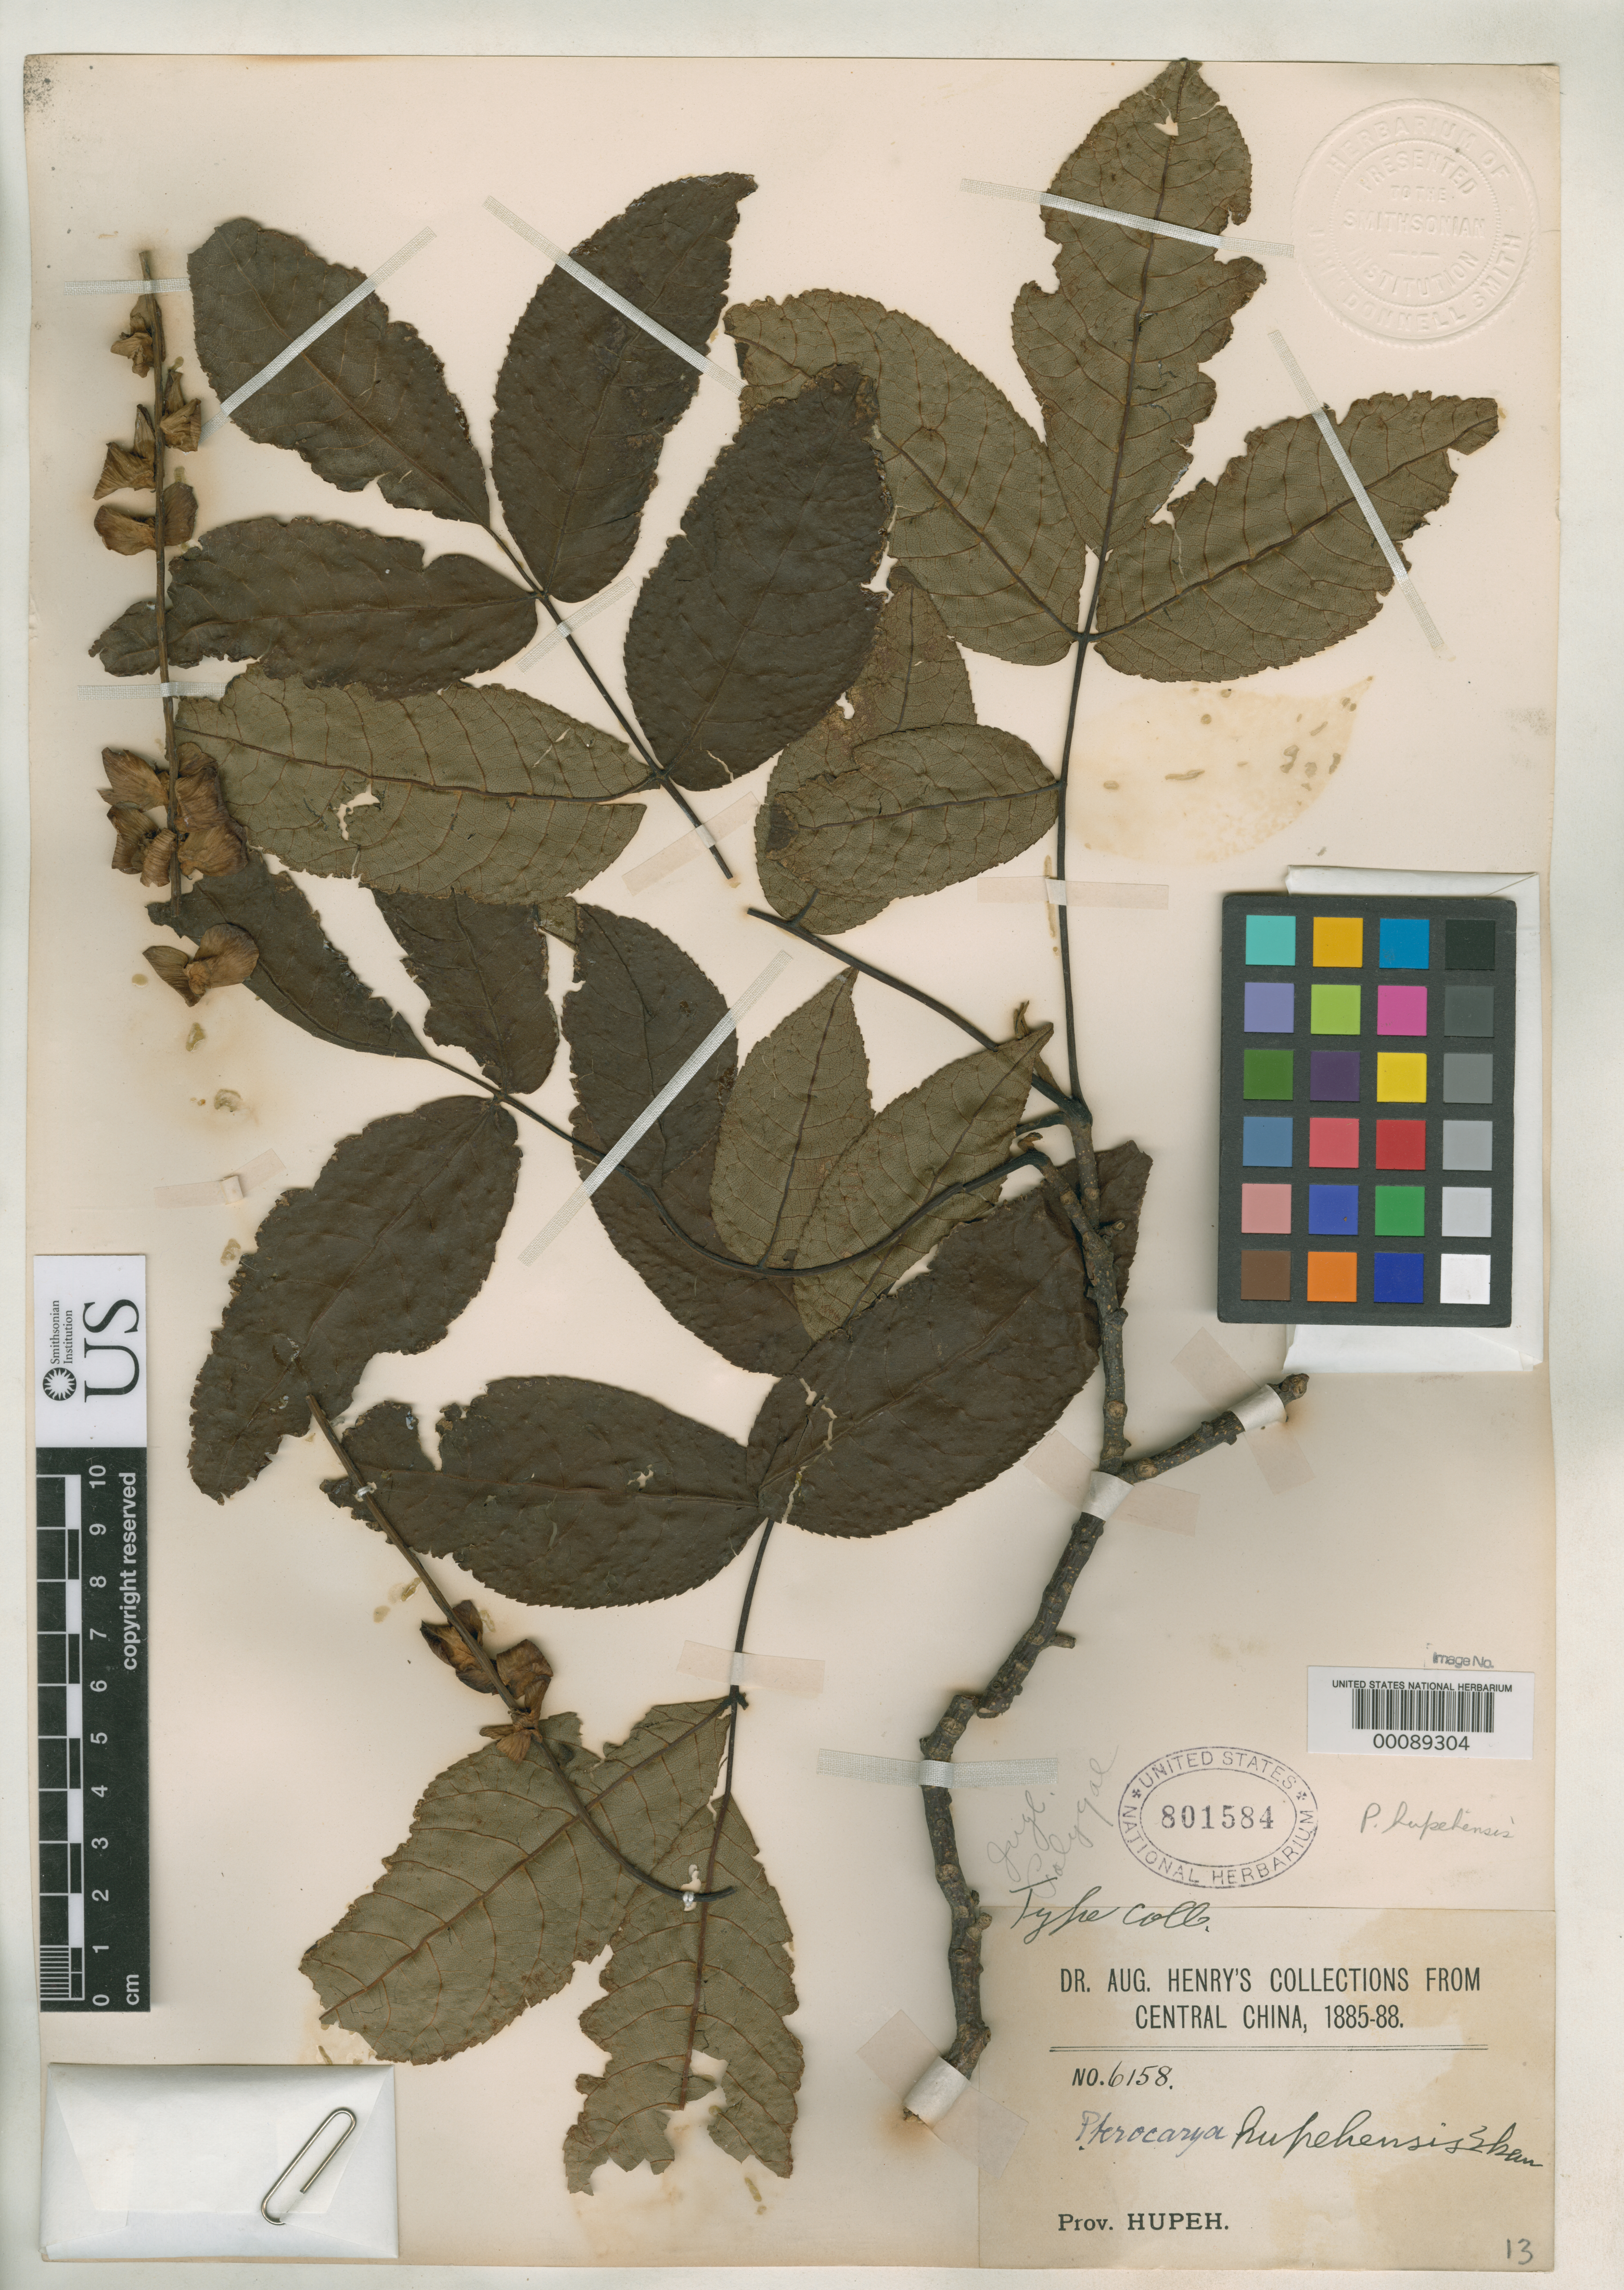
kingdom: Plantae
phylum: Tracheophyta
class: Magnoliopsida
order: Fagales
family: Juglandaceae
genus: Pterocarya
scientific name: Pterocarya hupehensis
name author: Skan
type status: Isotype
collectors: A. Henry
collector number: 6158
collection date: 1885/1888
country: China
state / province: Hubei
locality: Central China. Prov. Hupeh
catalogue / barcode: US 801584